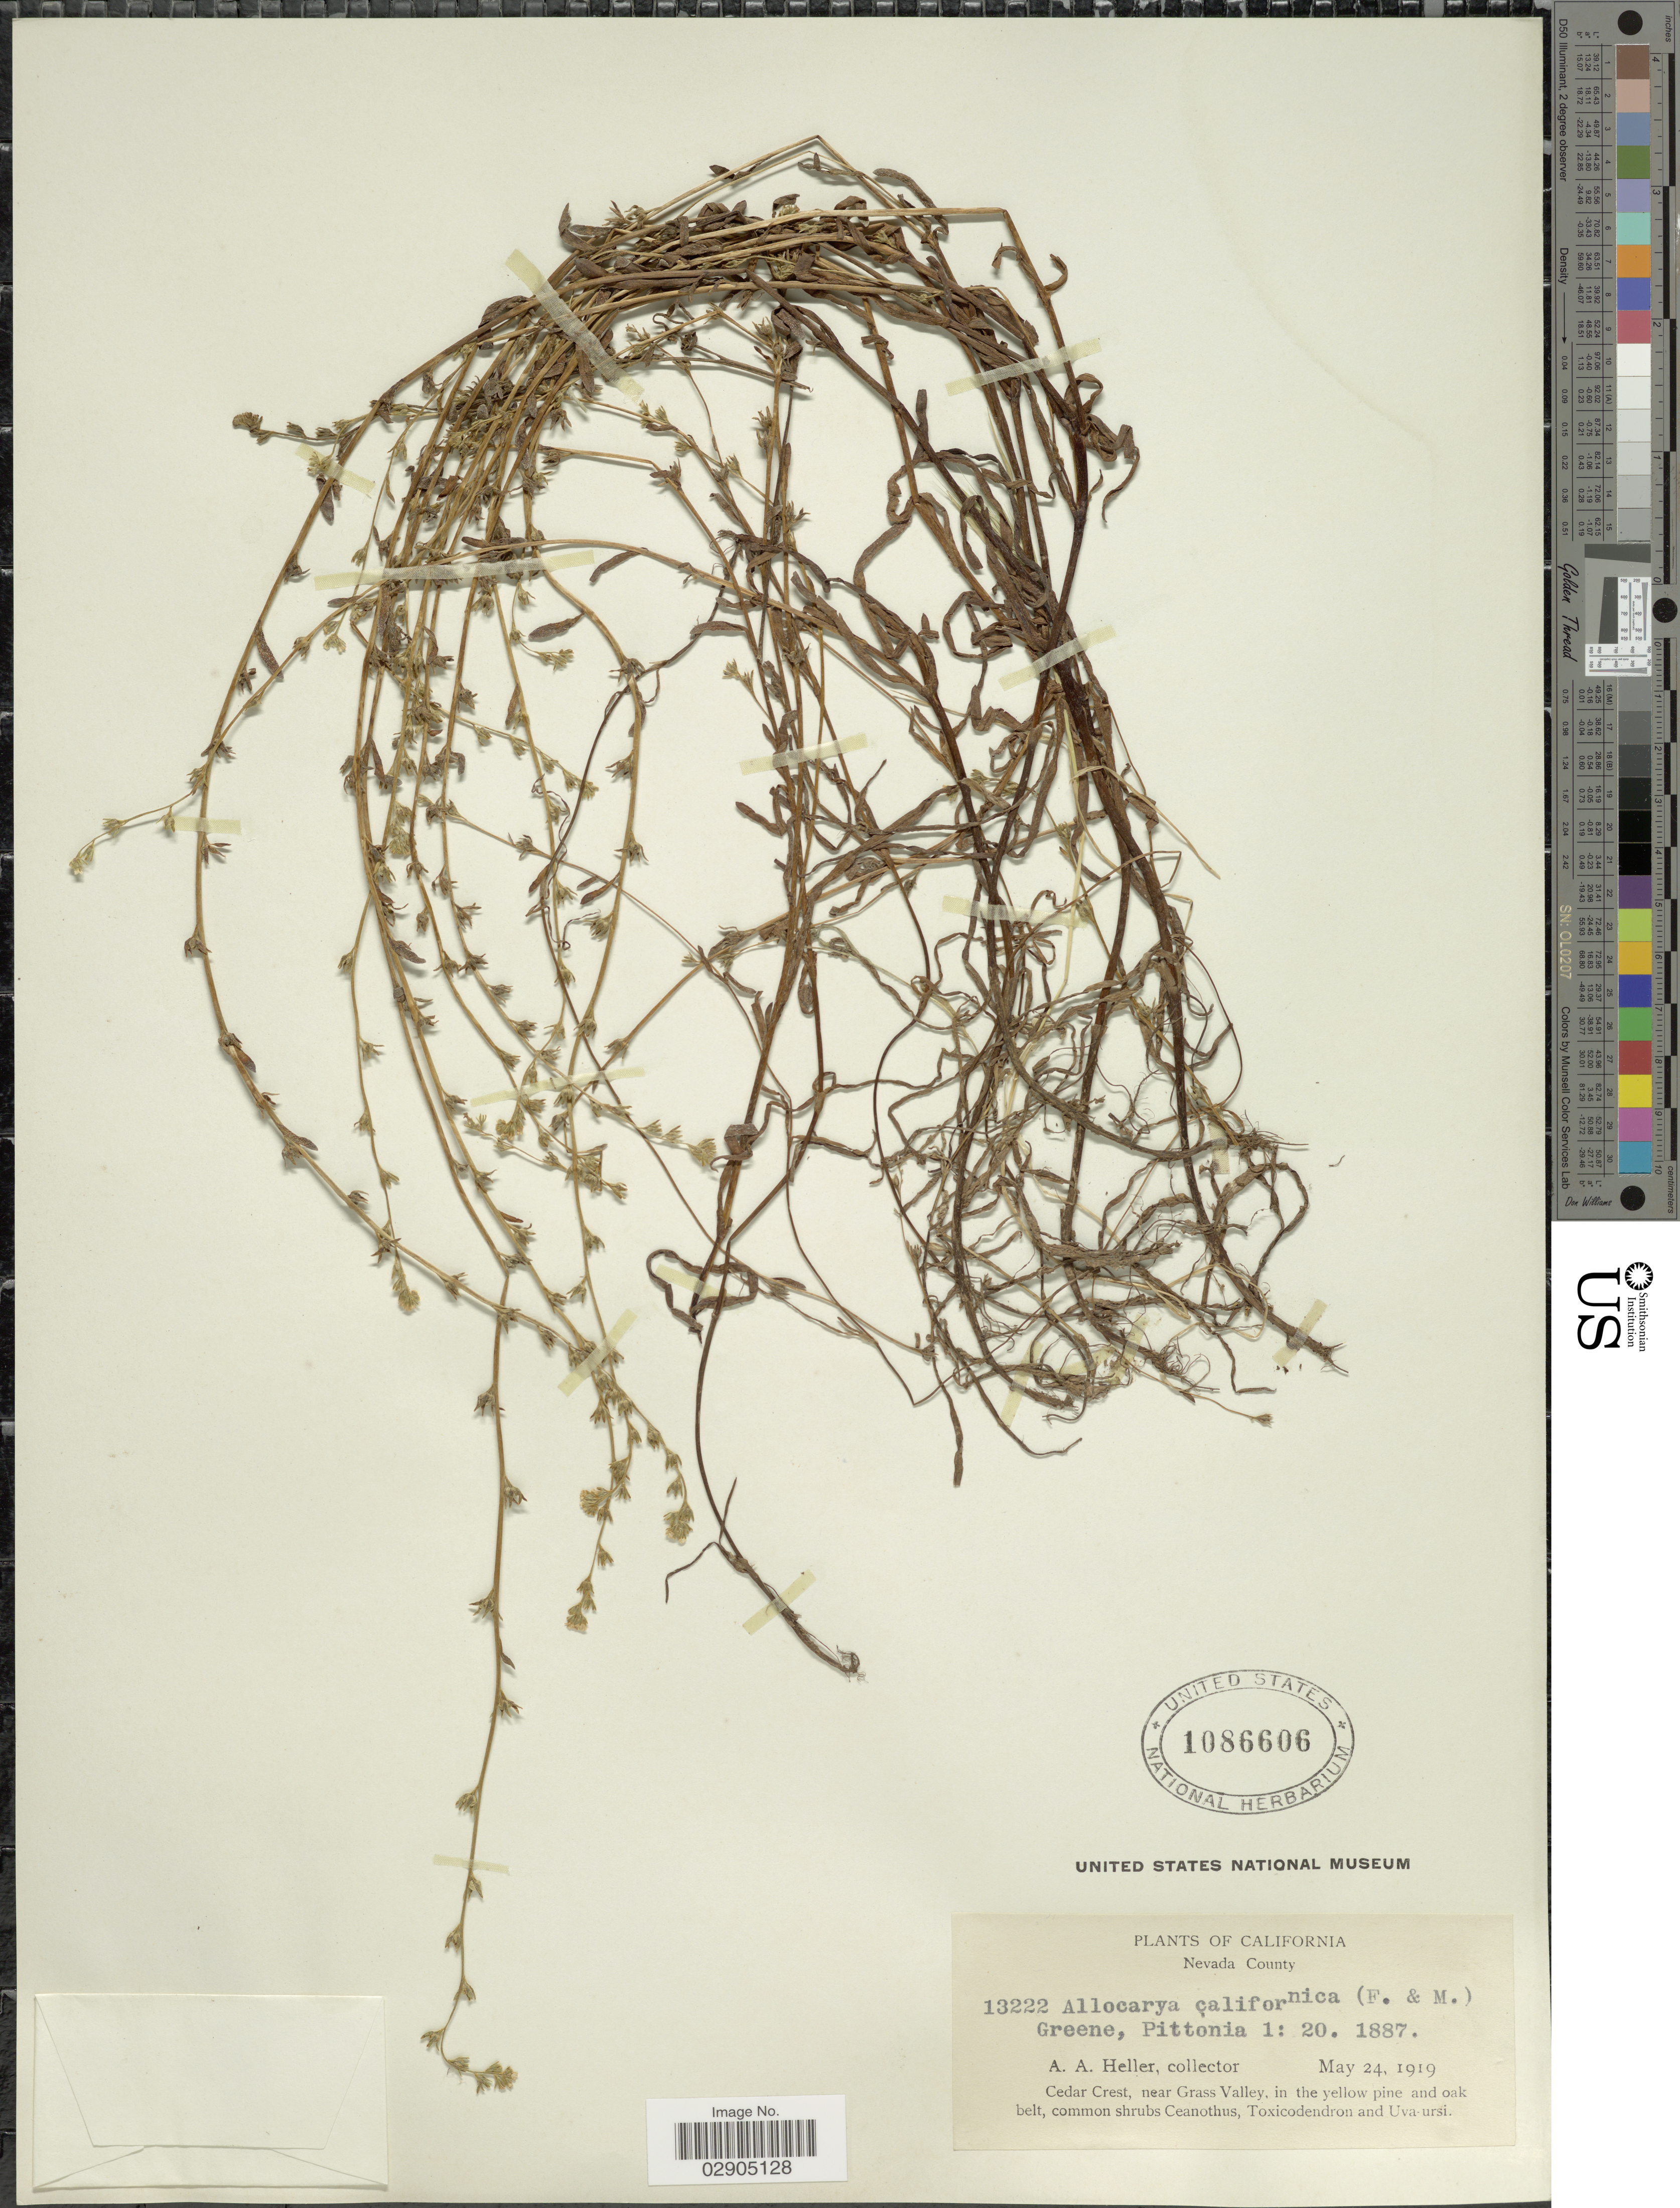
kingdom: Plantae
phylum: Tracheophyta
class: Magnoliopsida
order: Boraginales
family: Boraginaceae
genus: Allocarya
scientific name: Allocarya californica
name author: (Fisch. & C.A. Mey.) Greene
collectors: A. A. Heller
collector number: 13222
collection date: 1919-05-24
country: United States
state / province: California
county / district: Nevada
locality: Nevada County. Cedar Crest, near Grass Valley, in the yellow pine and oak belt.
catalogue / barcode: US 1086606